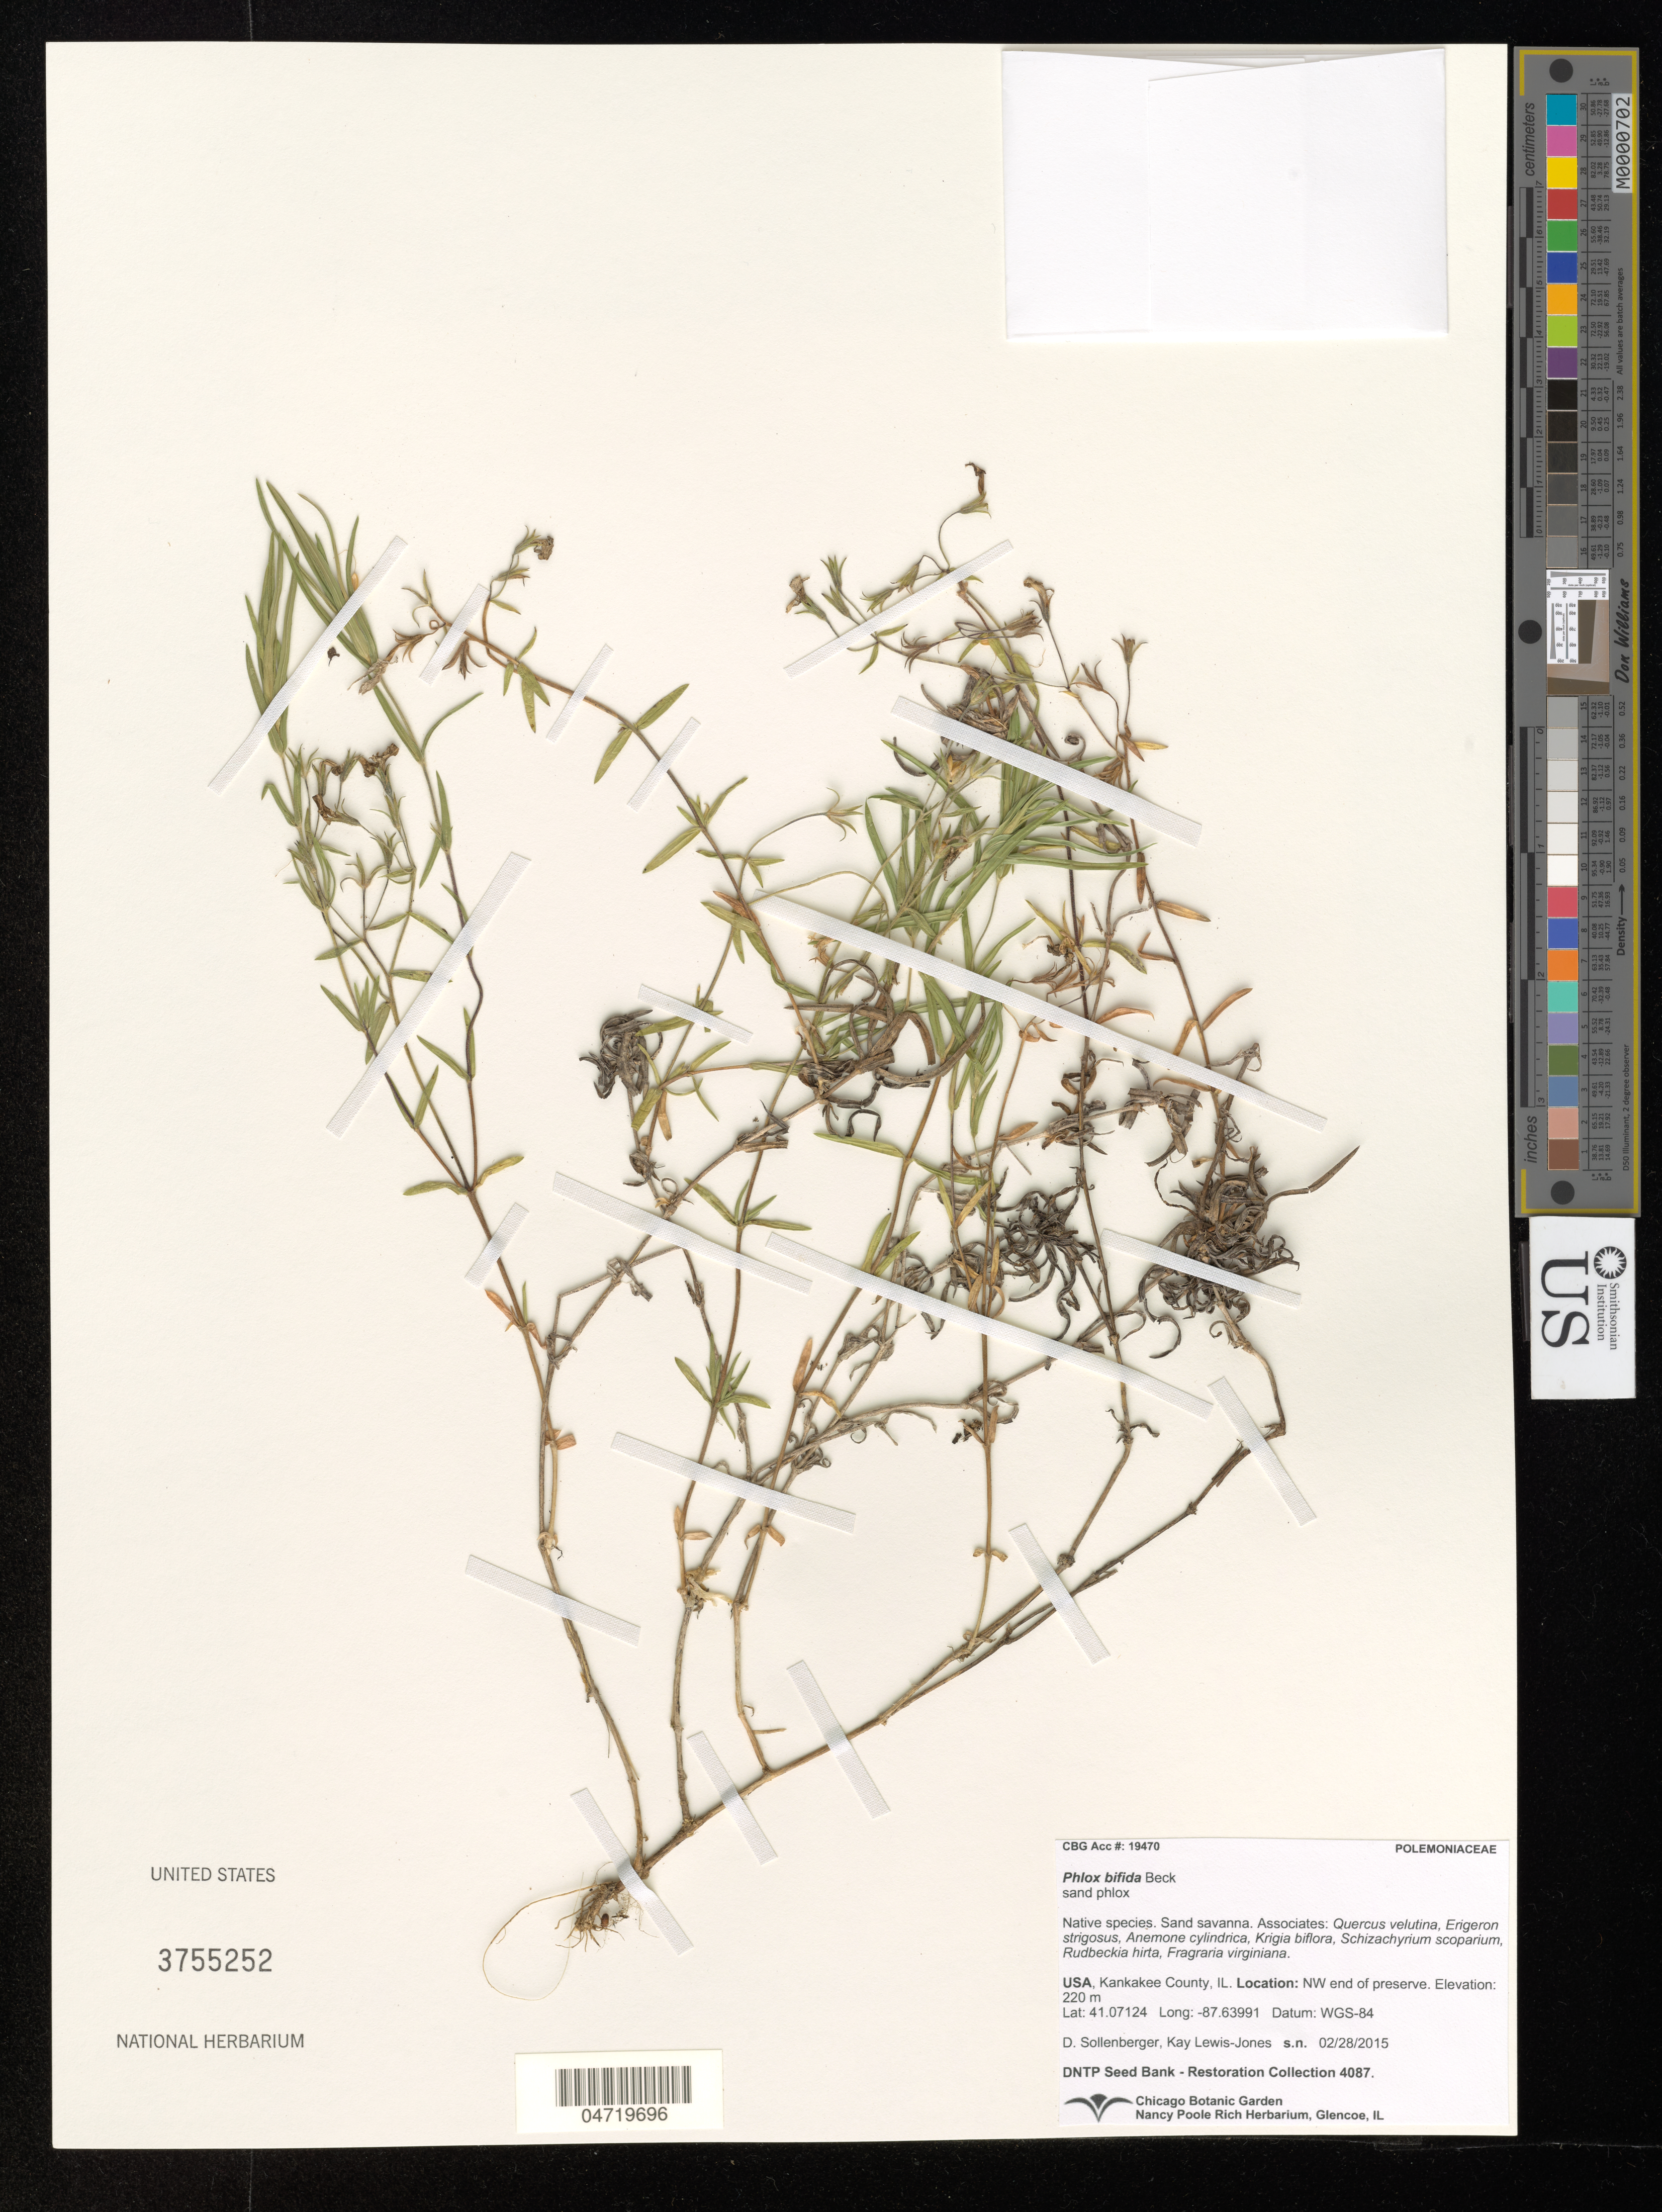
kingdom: Plantae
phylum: Tracheophyta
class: Magnoliopsida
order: Ericales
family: Polemoniaceae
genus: Phlox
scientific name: Phlox bifida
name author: L.C. Beck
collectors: D. Sollenberger & K. Lewis-Jones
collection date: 2015-02-28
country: United States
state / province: Illinois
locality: Kankakee County, IL. NW end of preserve.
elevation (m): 220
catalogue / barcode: US 3755252